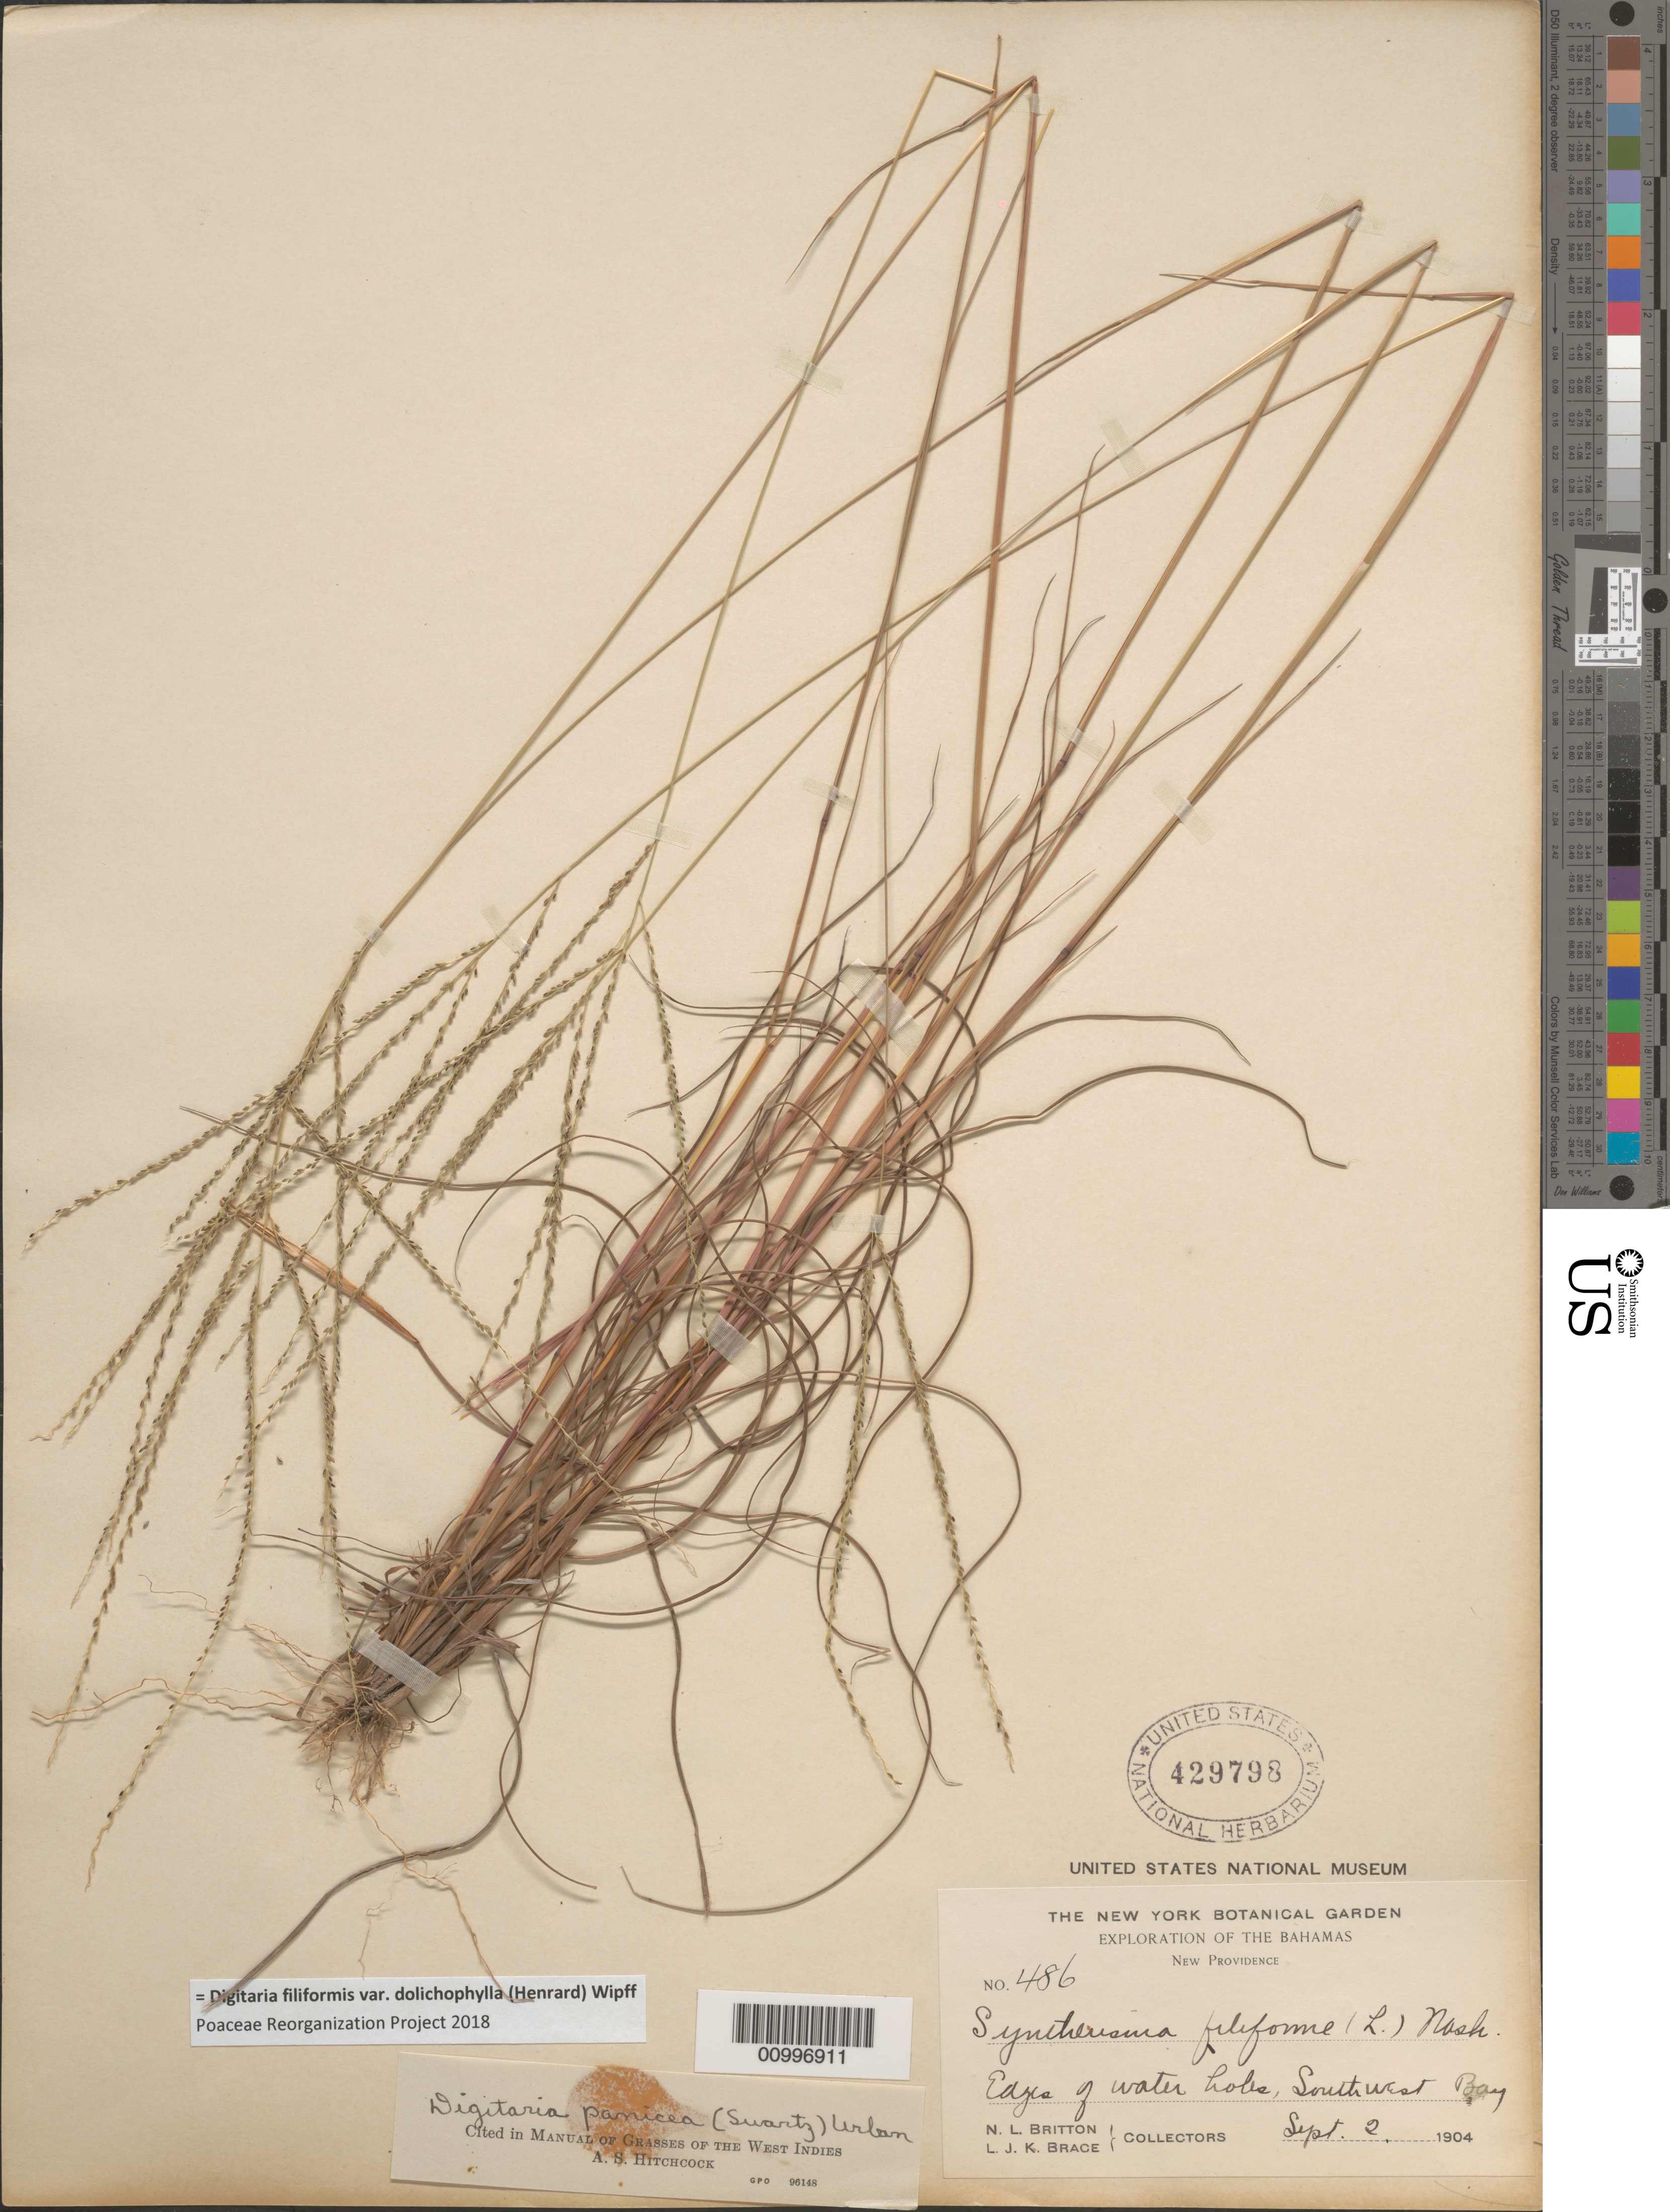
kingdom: Plantae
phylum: Tracheophyta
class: Liliopsida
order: Poales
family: Poaceae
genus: Digitaria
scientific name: Digitaria filiformis var. dolichophylla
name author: (Henr.) Wipff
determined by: Poaceae Reorganization Project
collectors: N. Britton & L. J. K. Brace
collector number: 486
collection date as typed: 02 Sep 1904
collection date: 1904-09-02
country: Bahamas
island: New Providence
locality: Southwest Bay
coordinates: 0 N, 0 E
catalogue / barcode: US 429798